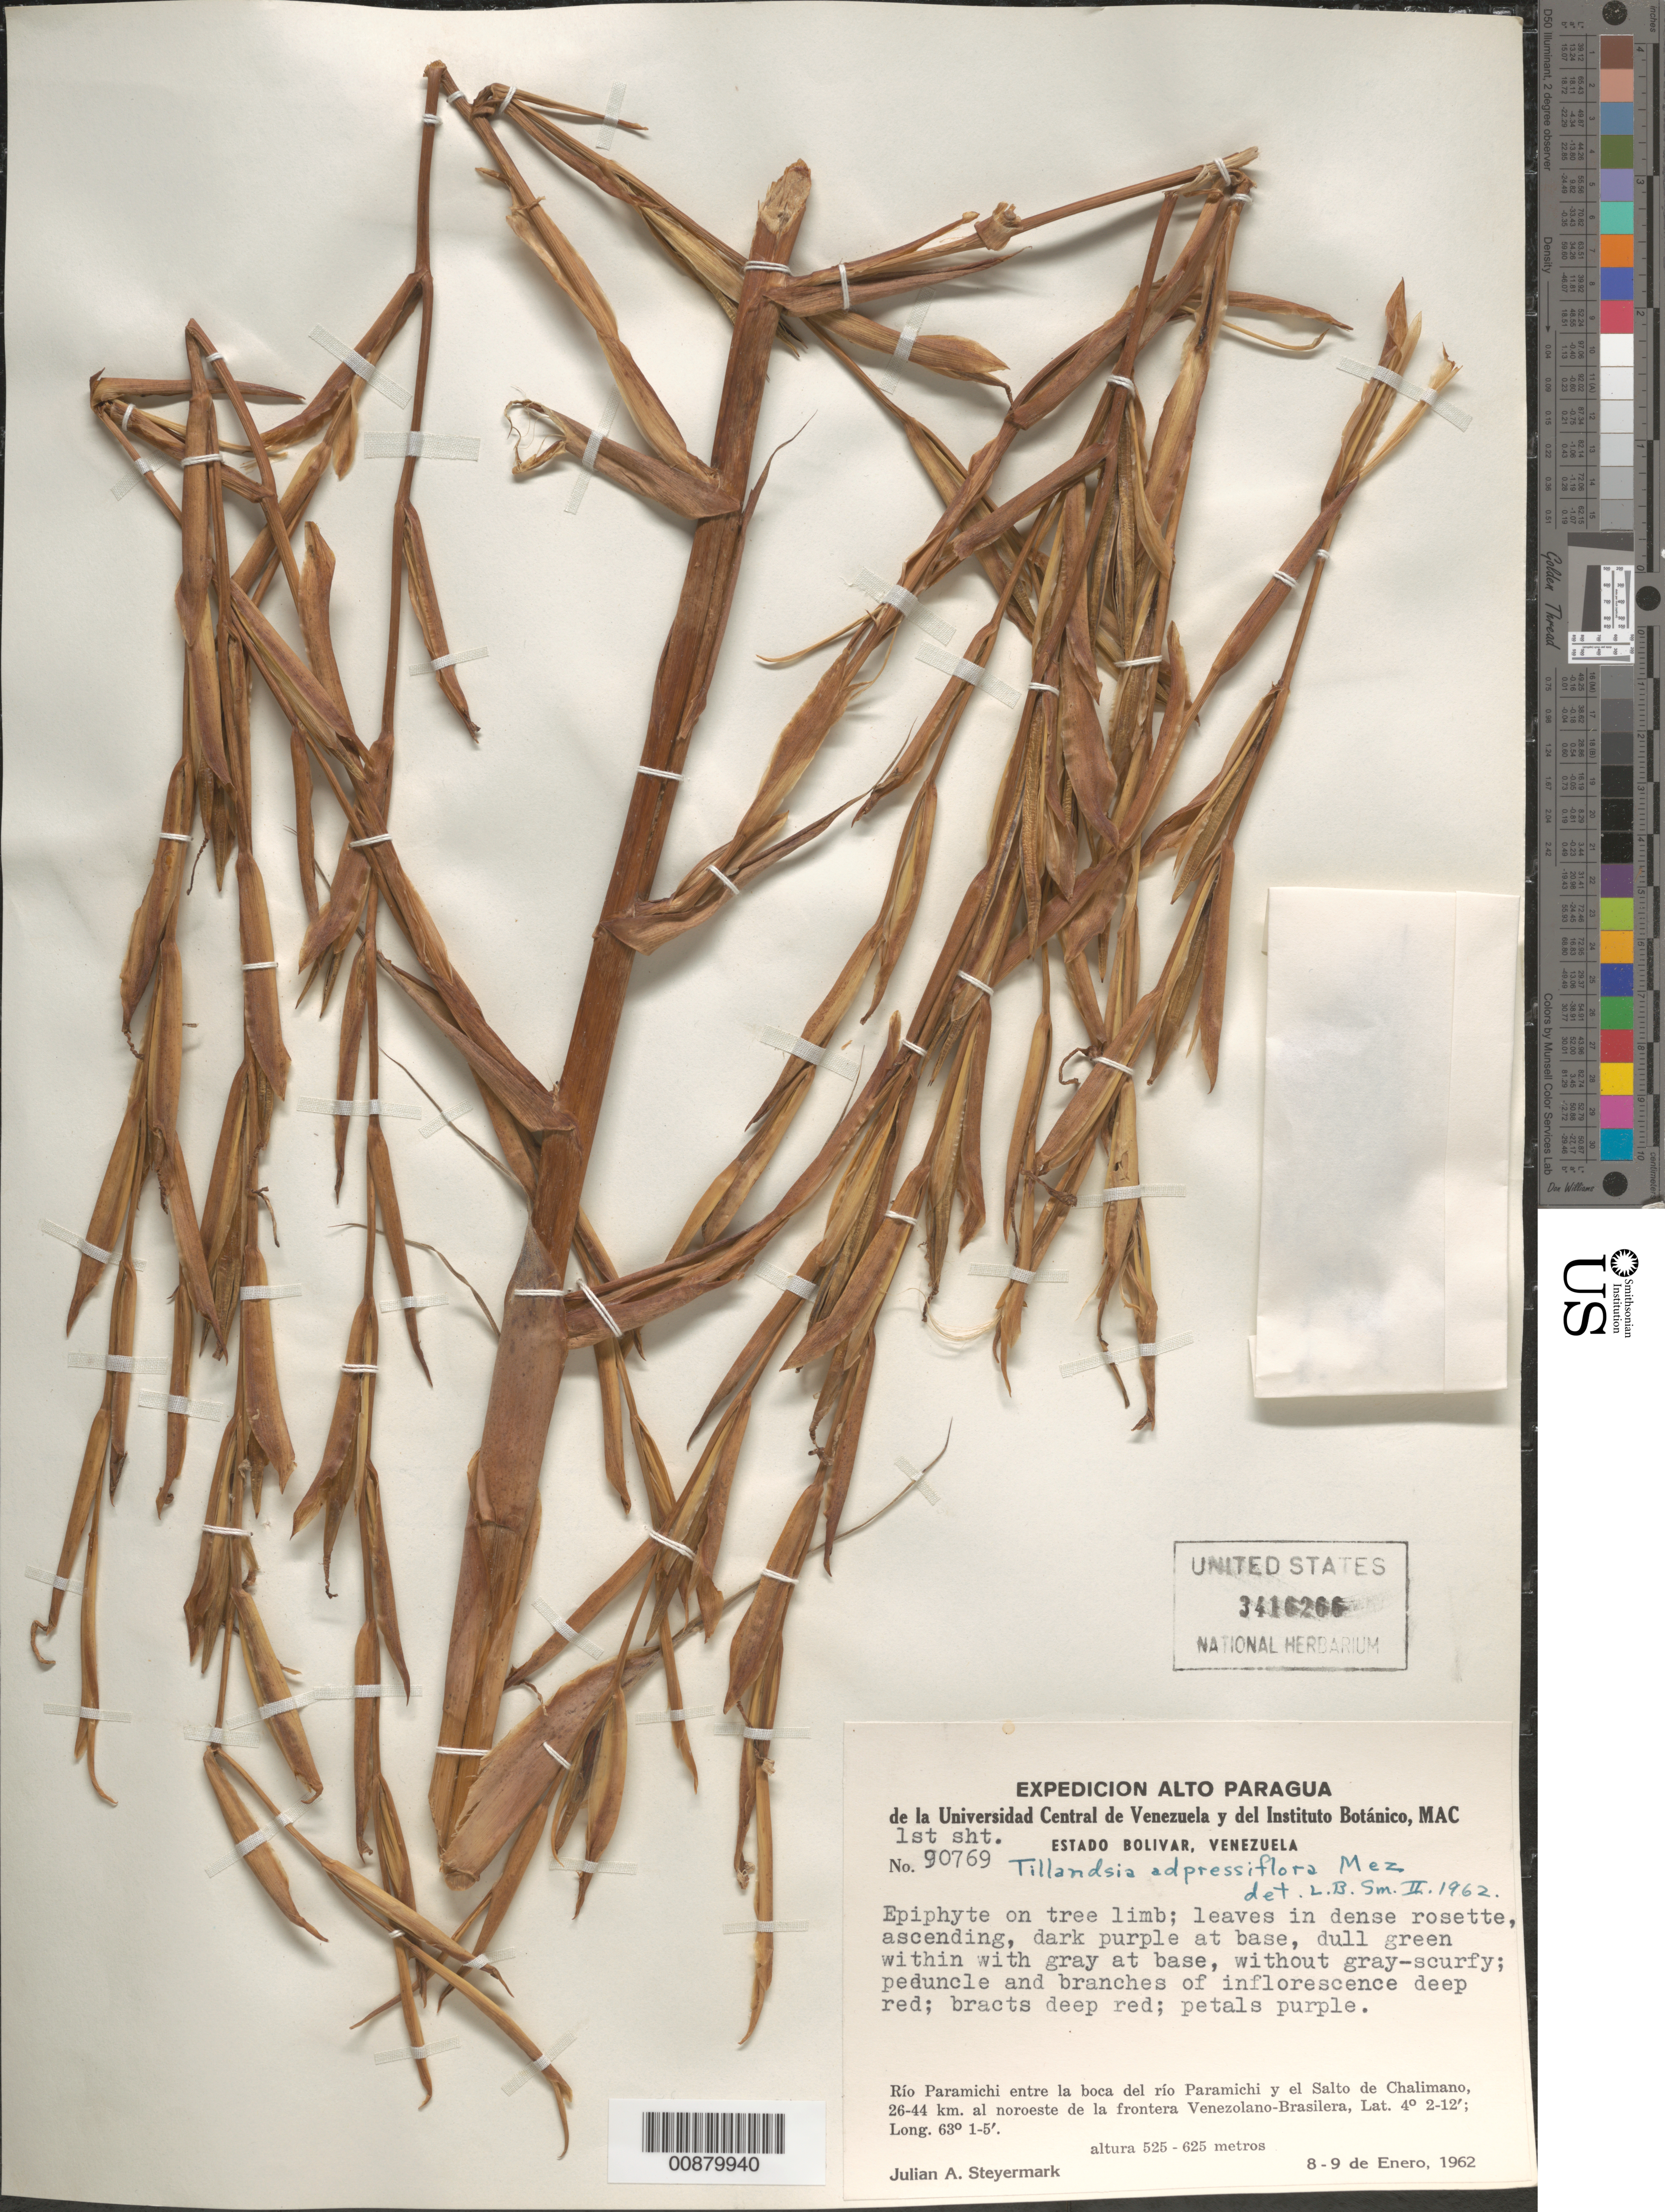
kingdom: Plantae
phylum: Tracheophyta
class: Liliopsida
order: Poales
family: Bromeliaceae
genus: Tillandsia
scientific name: Tillandsia adpressiflora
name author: Mez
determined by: Smith, Lyman B., (US), NMNH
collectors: J. Steyermark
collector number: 90769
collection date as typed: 8-Jan-62 to 9-Jan-62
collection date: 1962-01-08/1962-01-09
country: Venezuela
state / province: Bolívar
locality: Río Paramichi entre la boca del río Paramichi y el Salto de Chalimano, 26-44 NE de la Venezuela-Brazil border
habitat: On tree limb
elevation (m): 525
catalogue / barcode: US 3416266